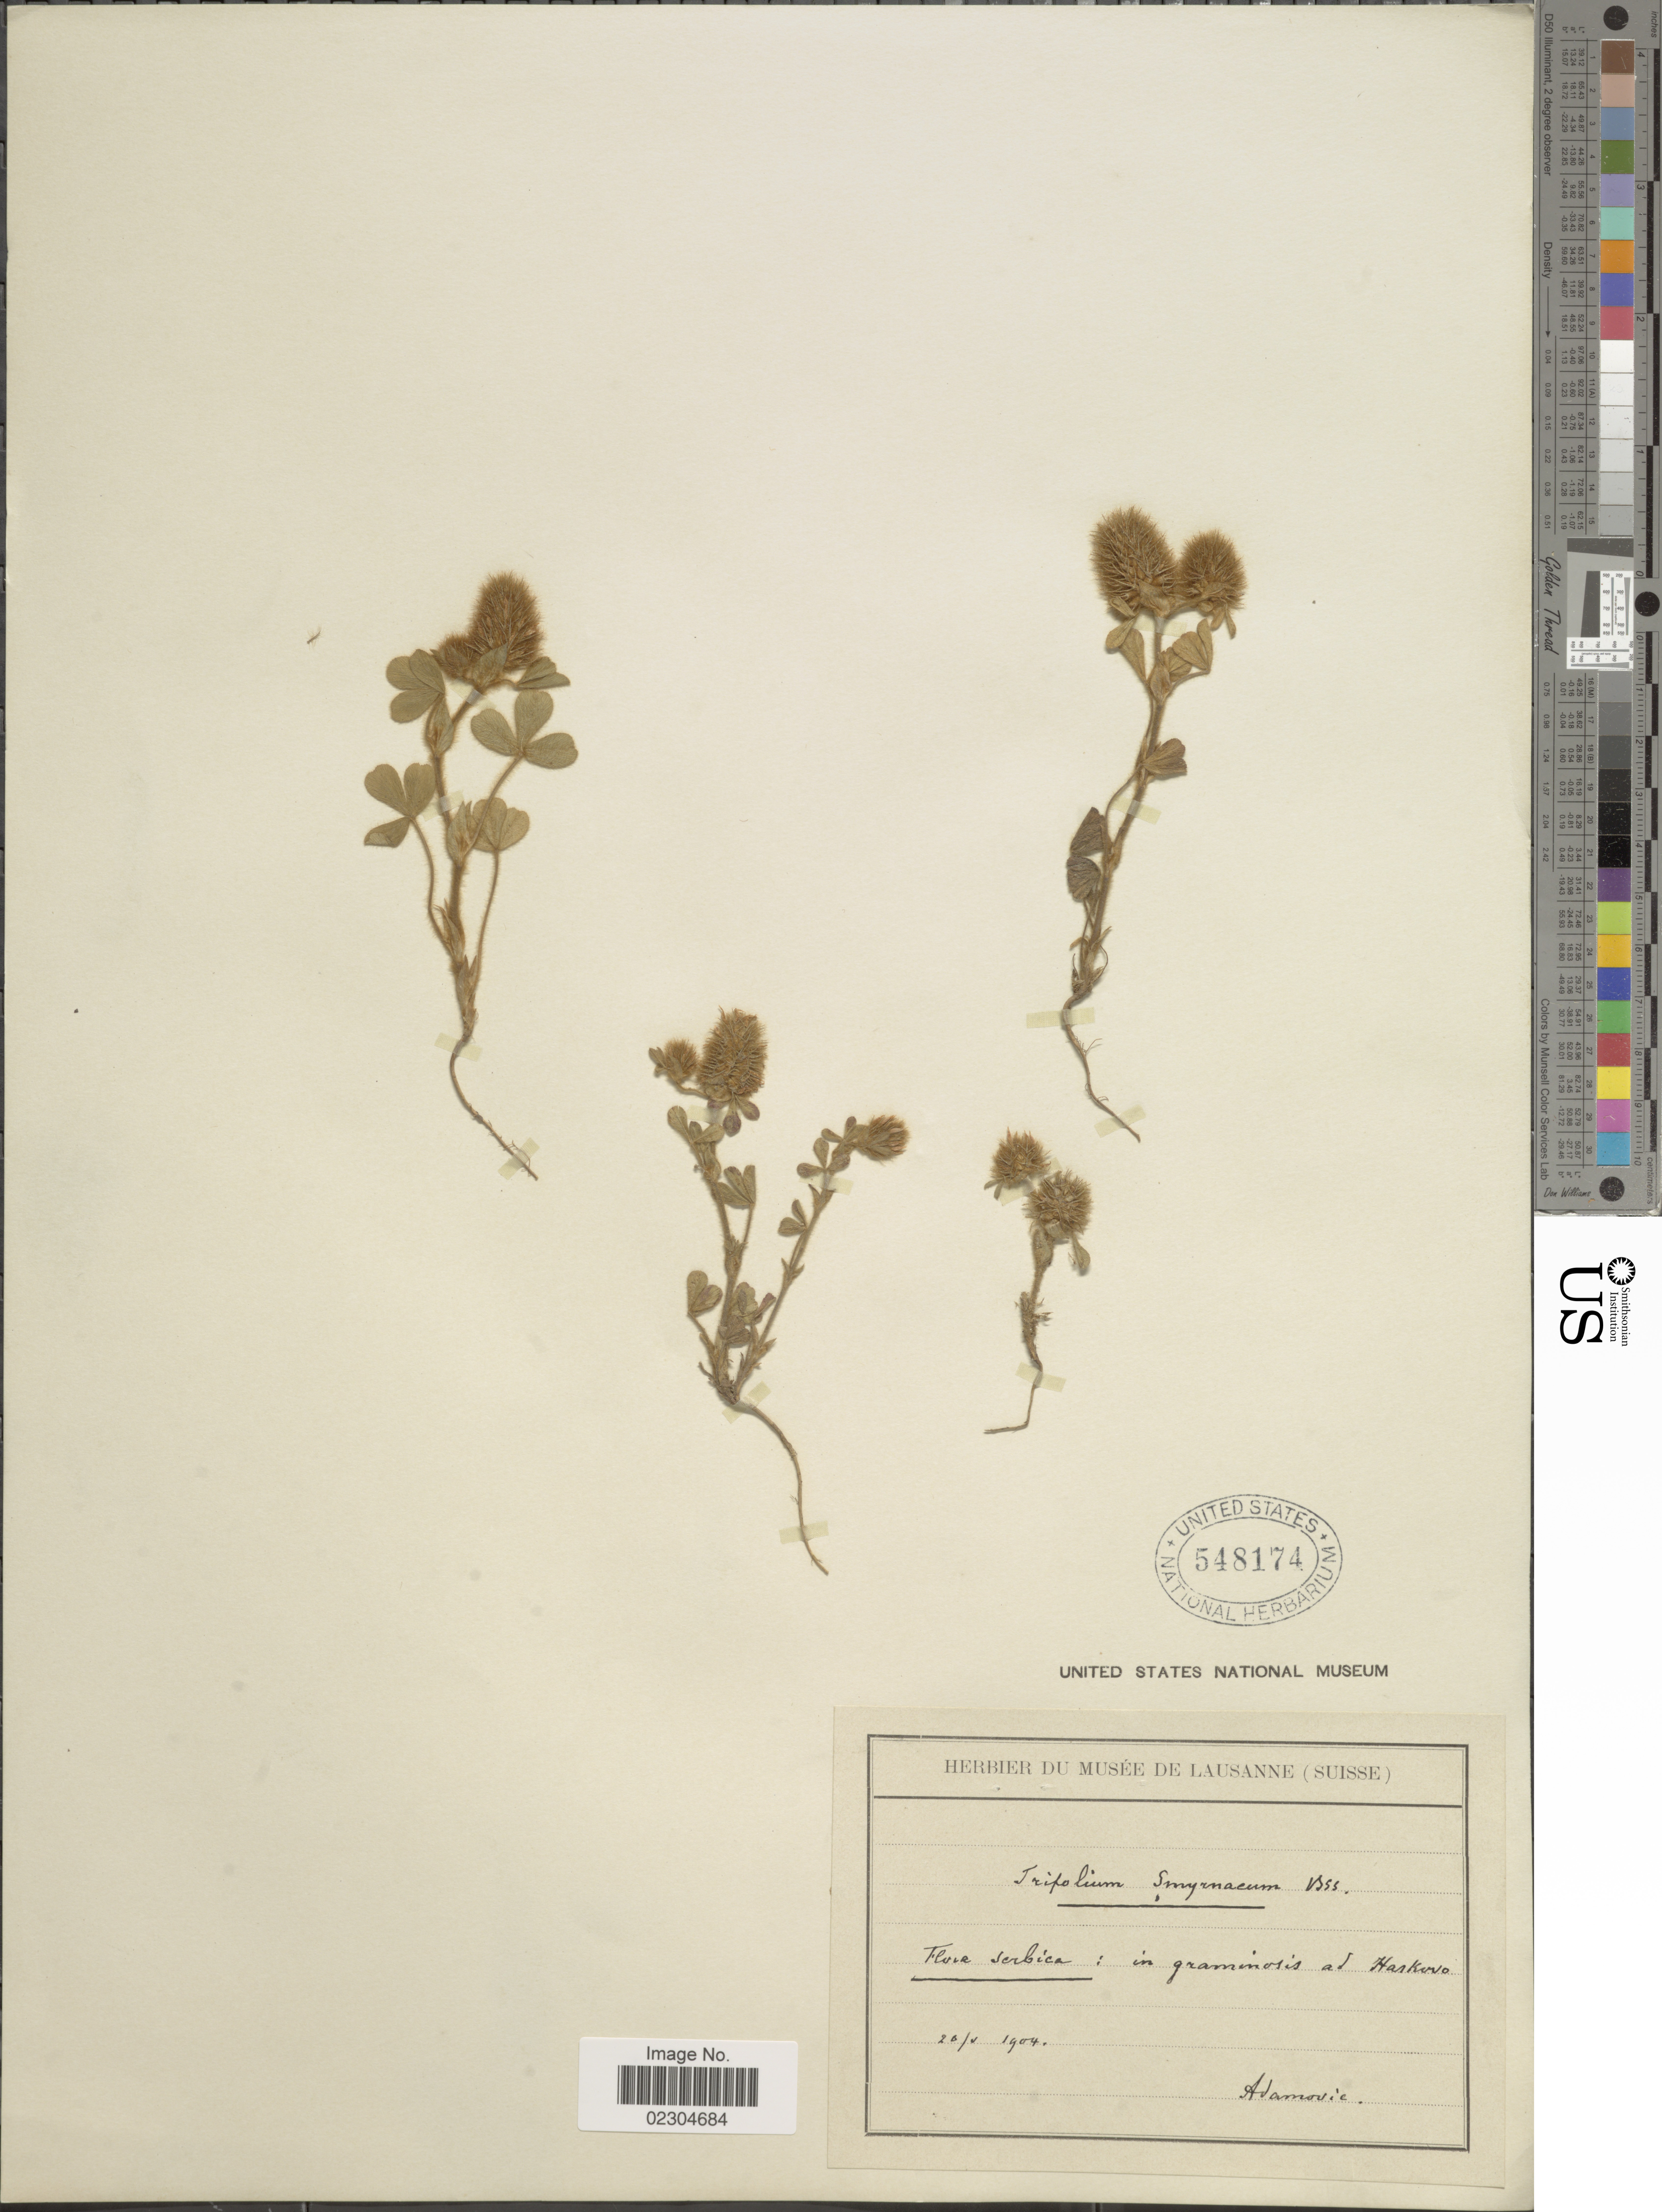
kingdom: Plantae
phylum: Tracheophyta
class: Magnoliopsida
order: Fabales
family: Fabaceae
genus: Trifolium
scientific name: Trifolium smyrnaeum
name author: Boiss.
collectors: L. Adamović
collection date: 1904-04-20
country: Serbia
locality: Harkovo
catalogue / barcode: US 548174